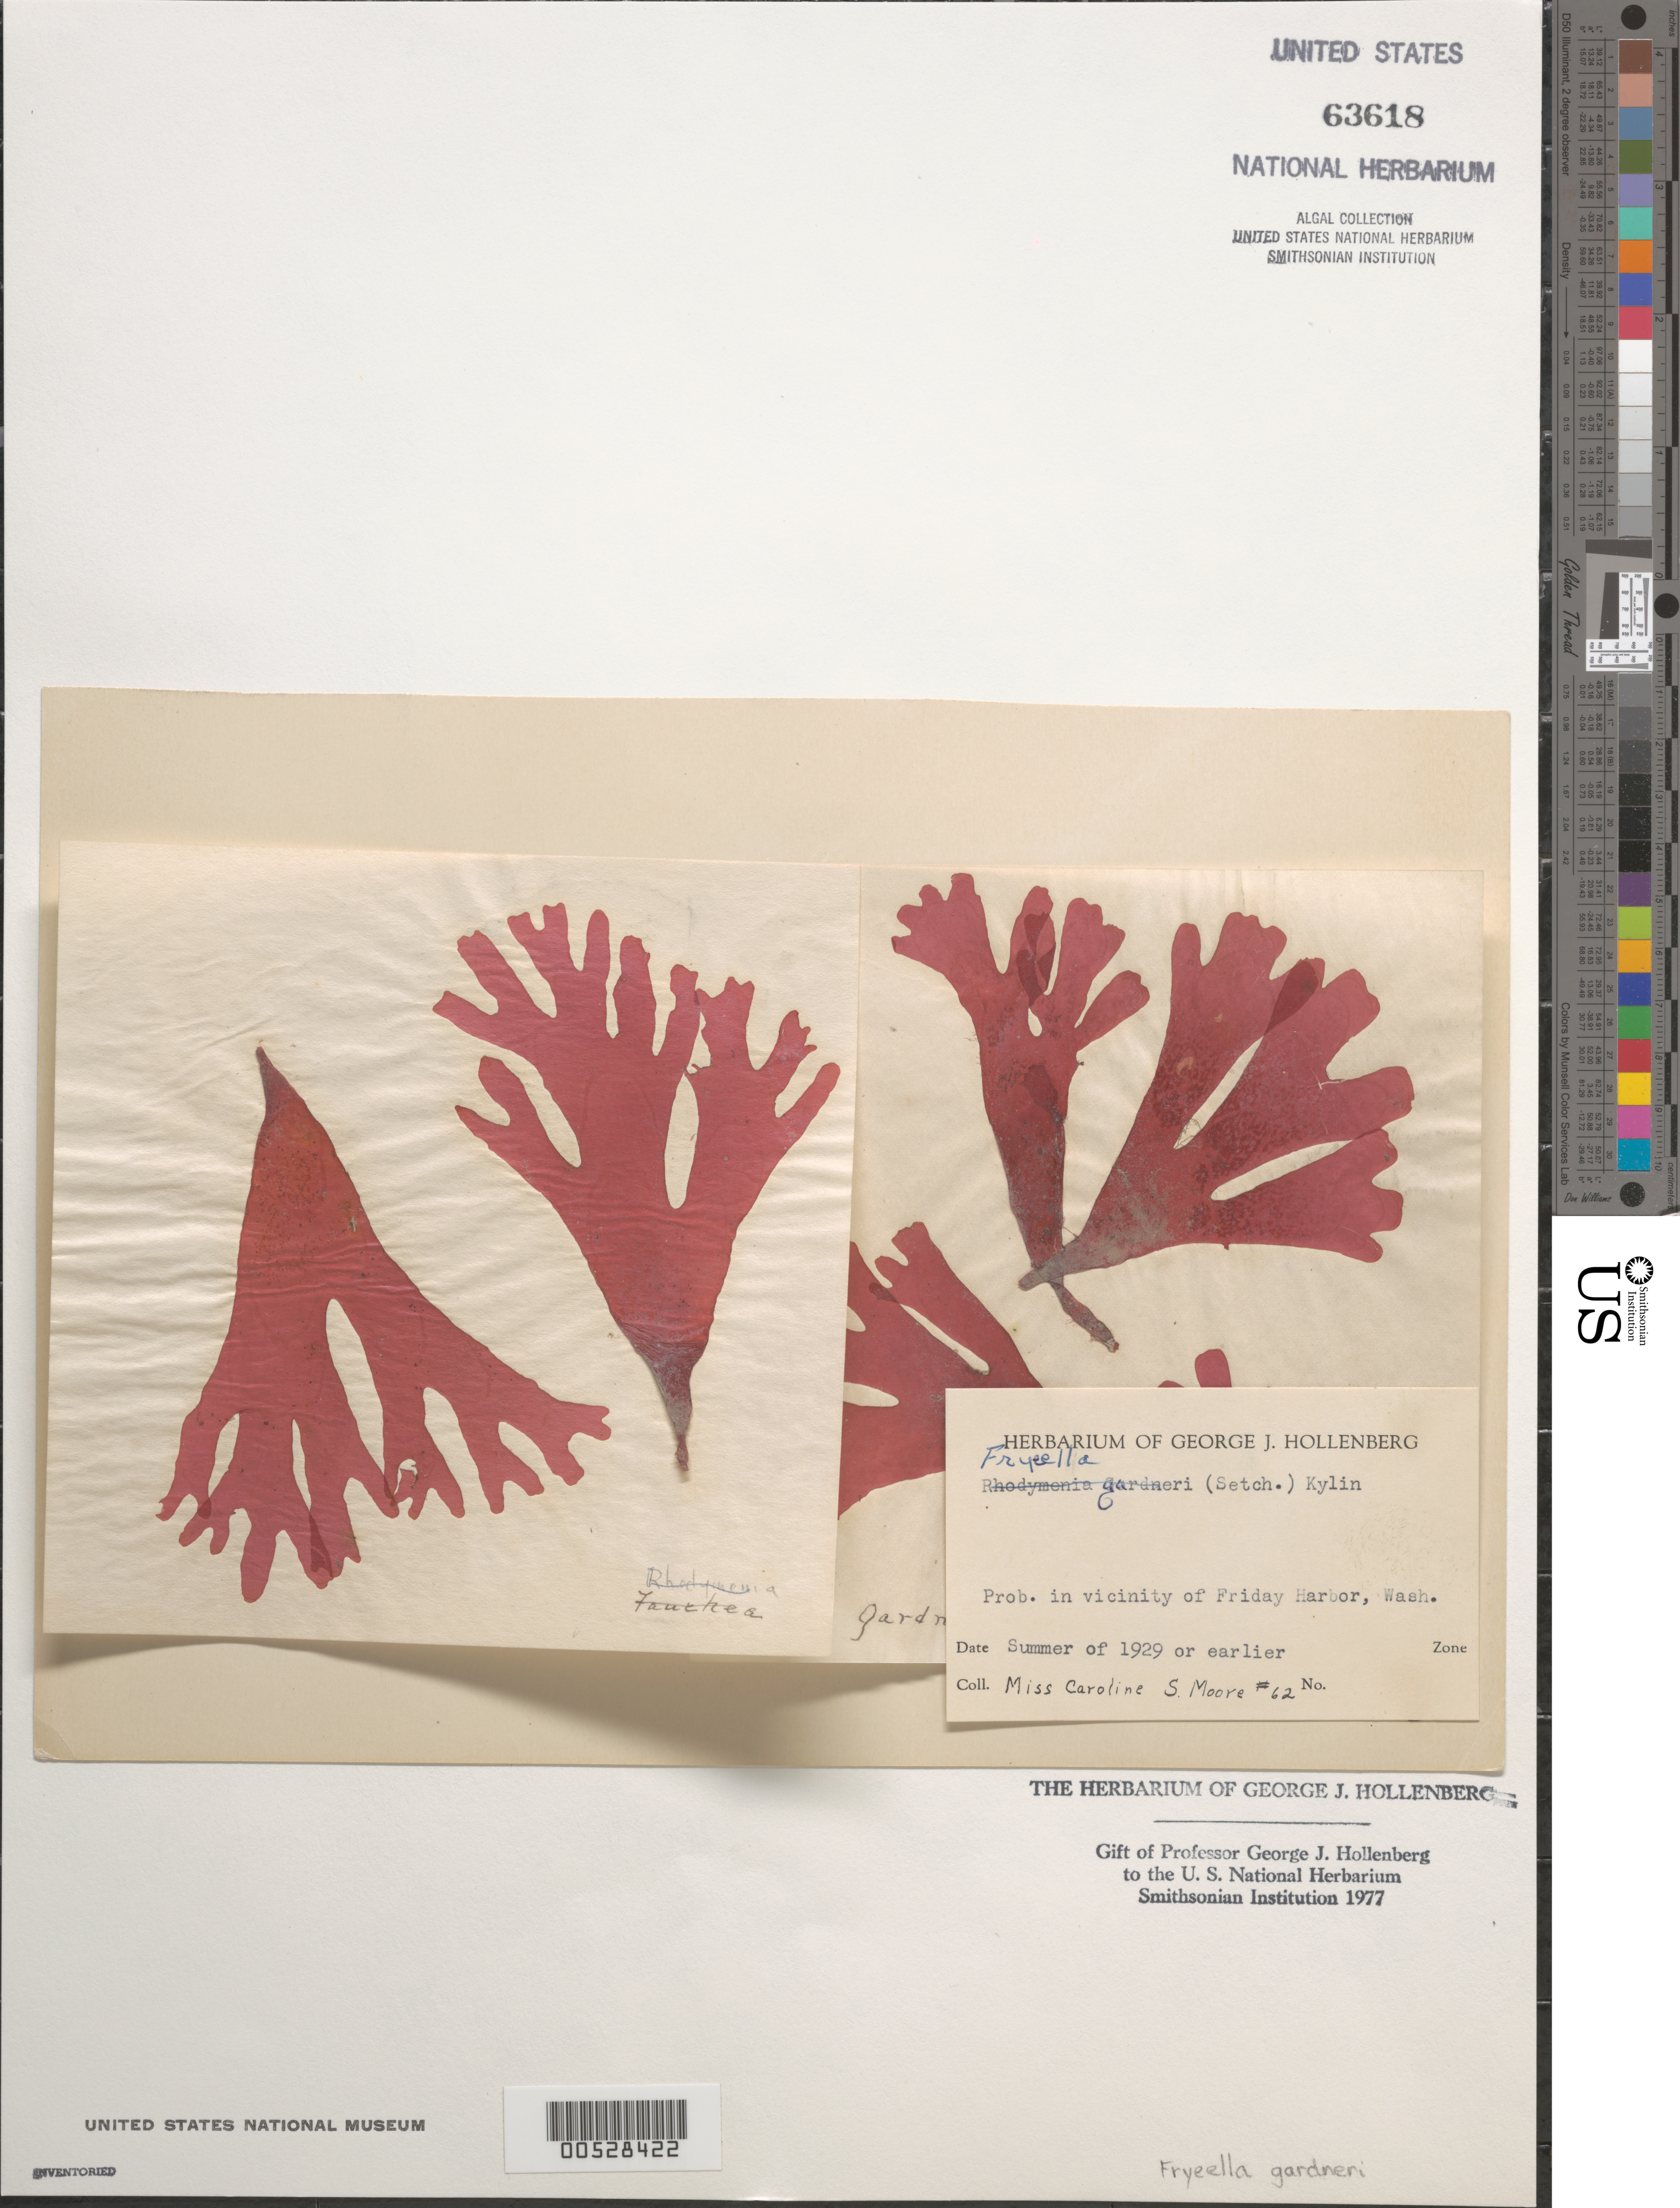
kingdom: Plantae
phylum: Rhodophyta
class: Florideophyceae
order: Rhodymeniales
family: Fryeellaceae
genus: Fryeella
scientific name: Fryeella gardneri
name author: (Setch.) Kylin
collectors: C. Moore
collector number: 62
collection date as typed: Sum 1929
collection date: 1929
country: United States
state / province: Washington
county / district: San Juan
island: San Juan Island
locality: Probably Friday Harbor area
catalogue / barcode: US 63618